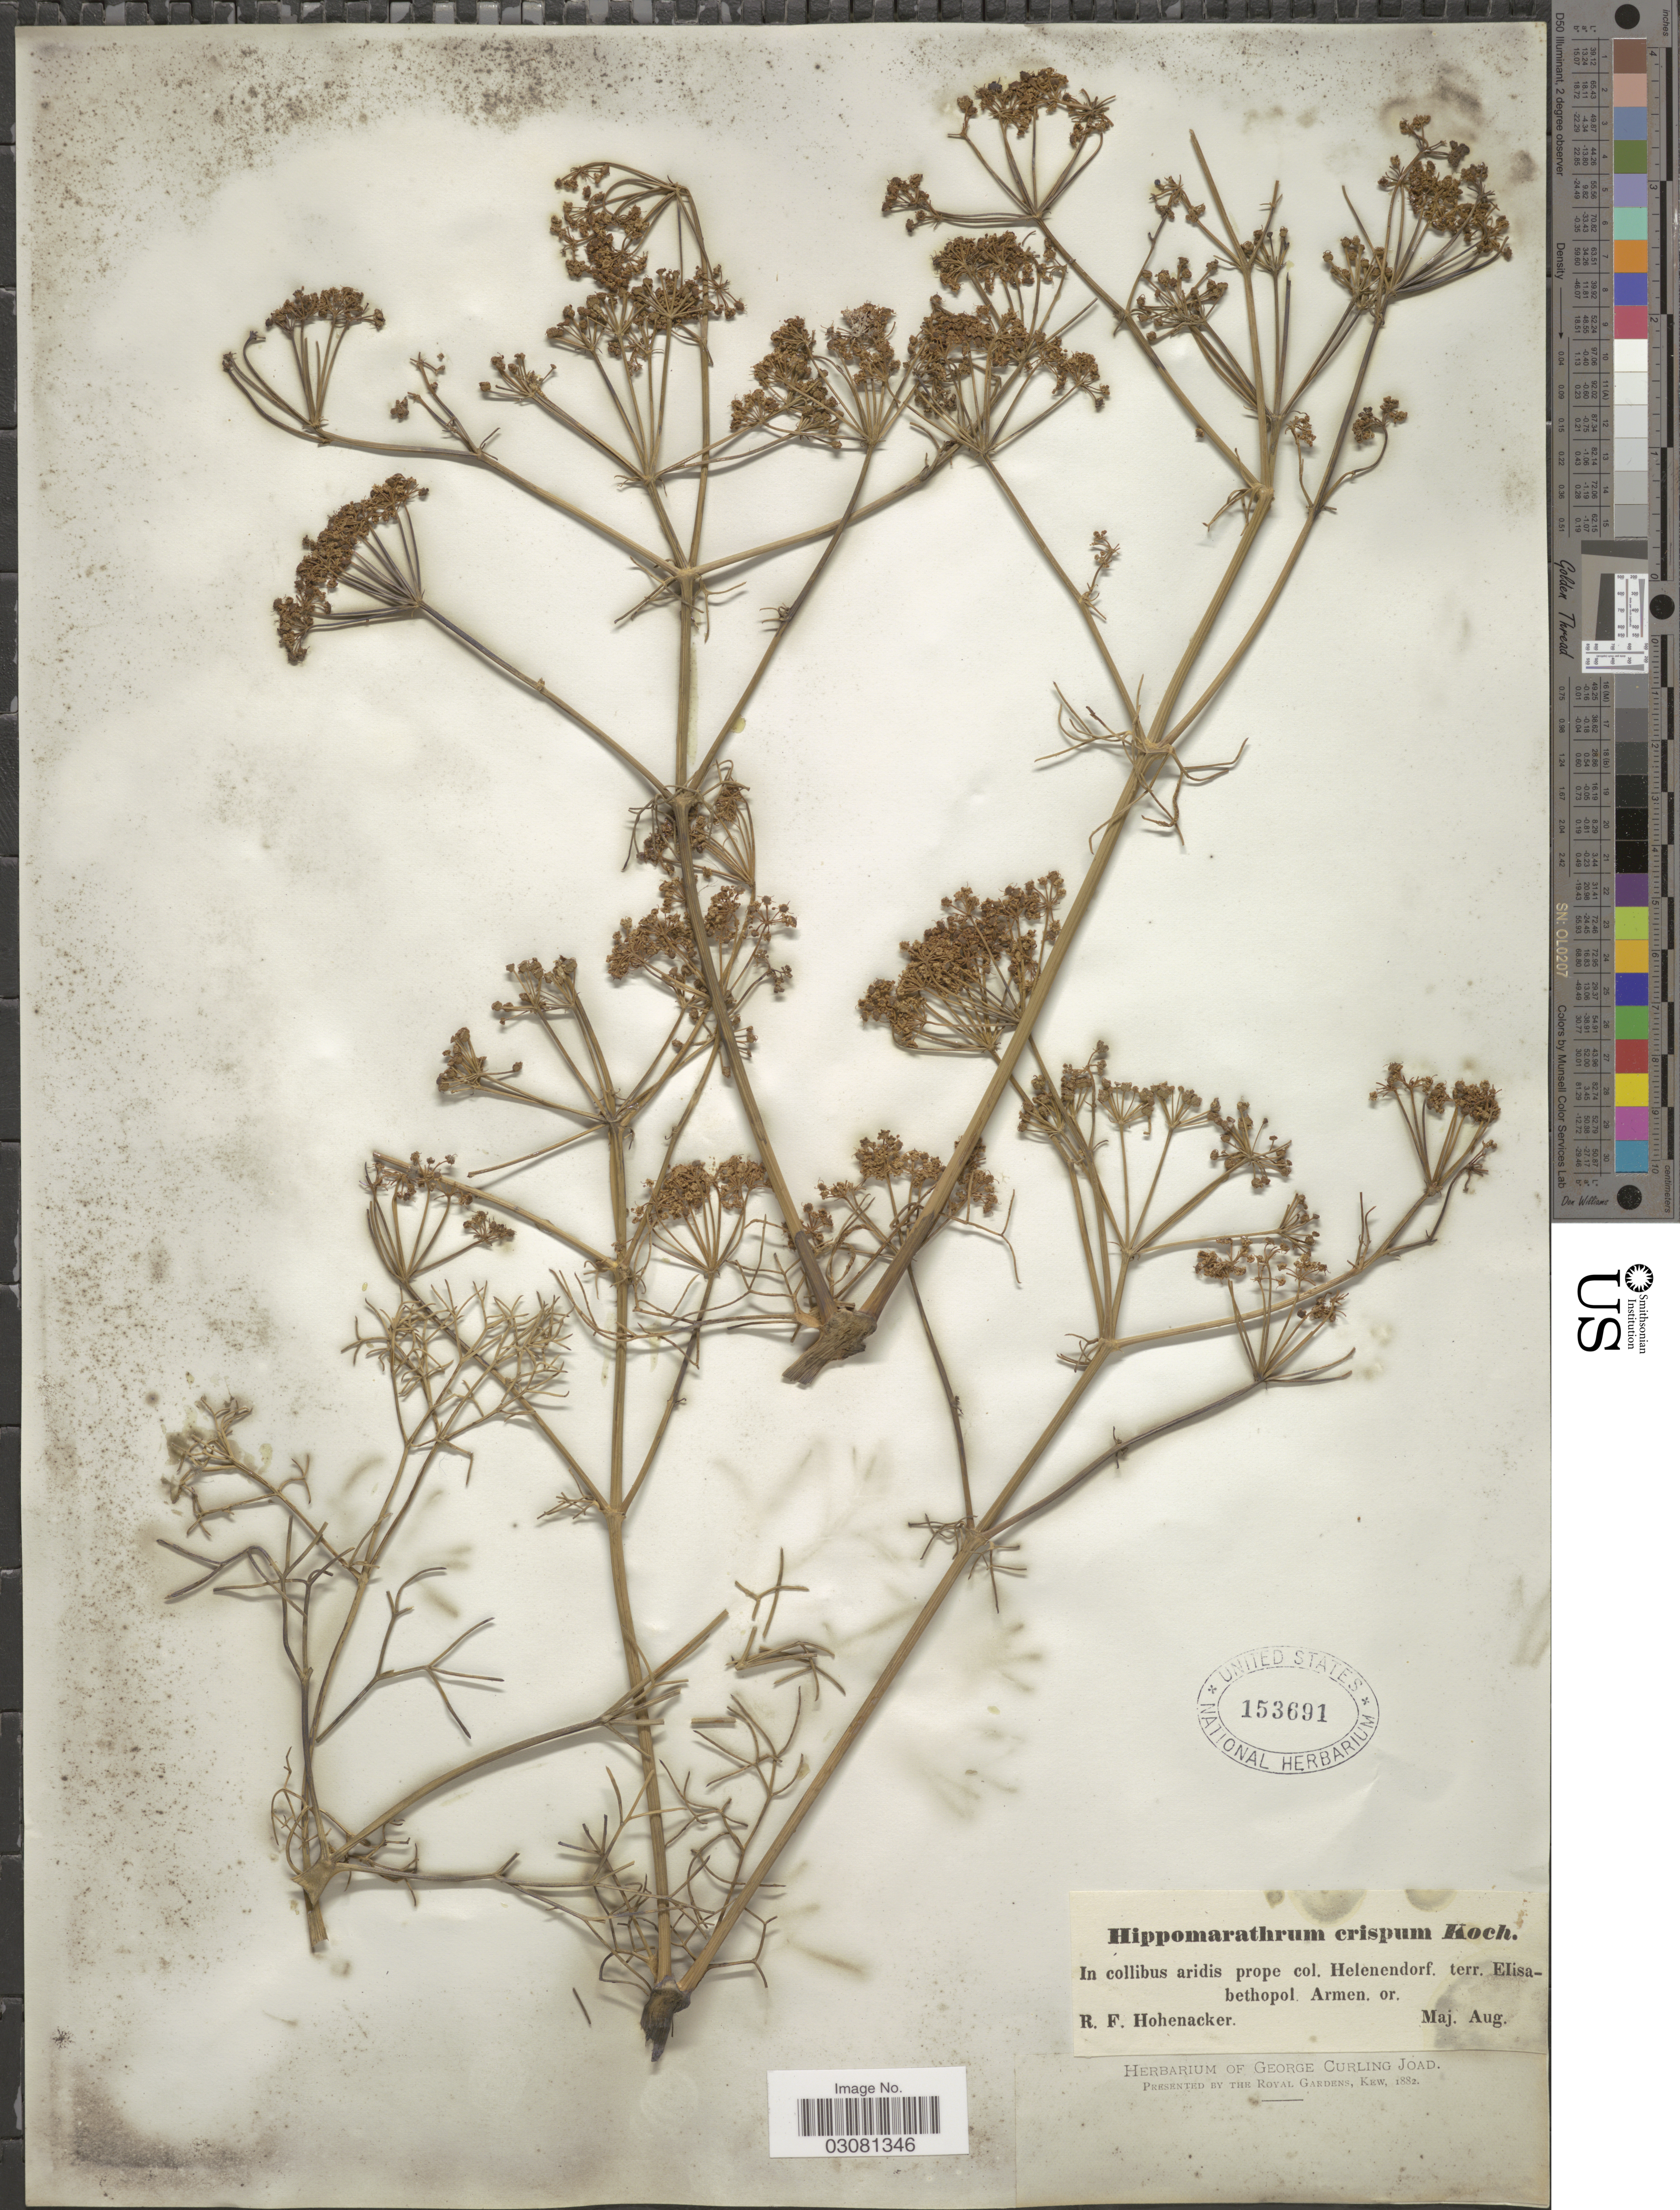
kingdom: Plantae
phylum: Tracheophyta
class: Magnoliopsida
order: Apiales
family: Apiaceae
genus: Hippomarathrum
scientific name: Hippomarathrum microcarpum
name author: Petrov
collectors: R. F. Hohenacker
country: Armenia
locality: In collibus aridis prope col. Helenendorf. terr. Elisabethopol. Armen. or.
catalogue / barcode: US 153691